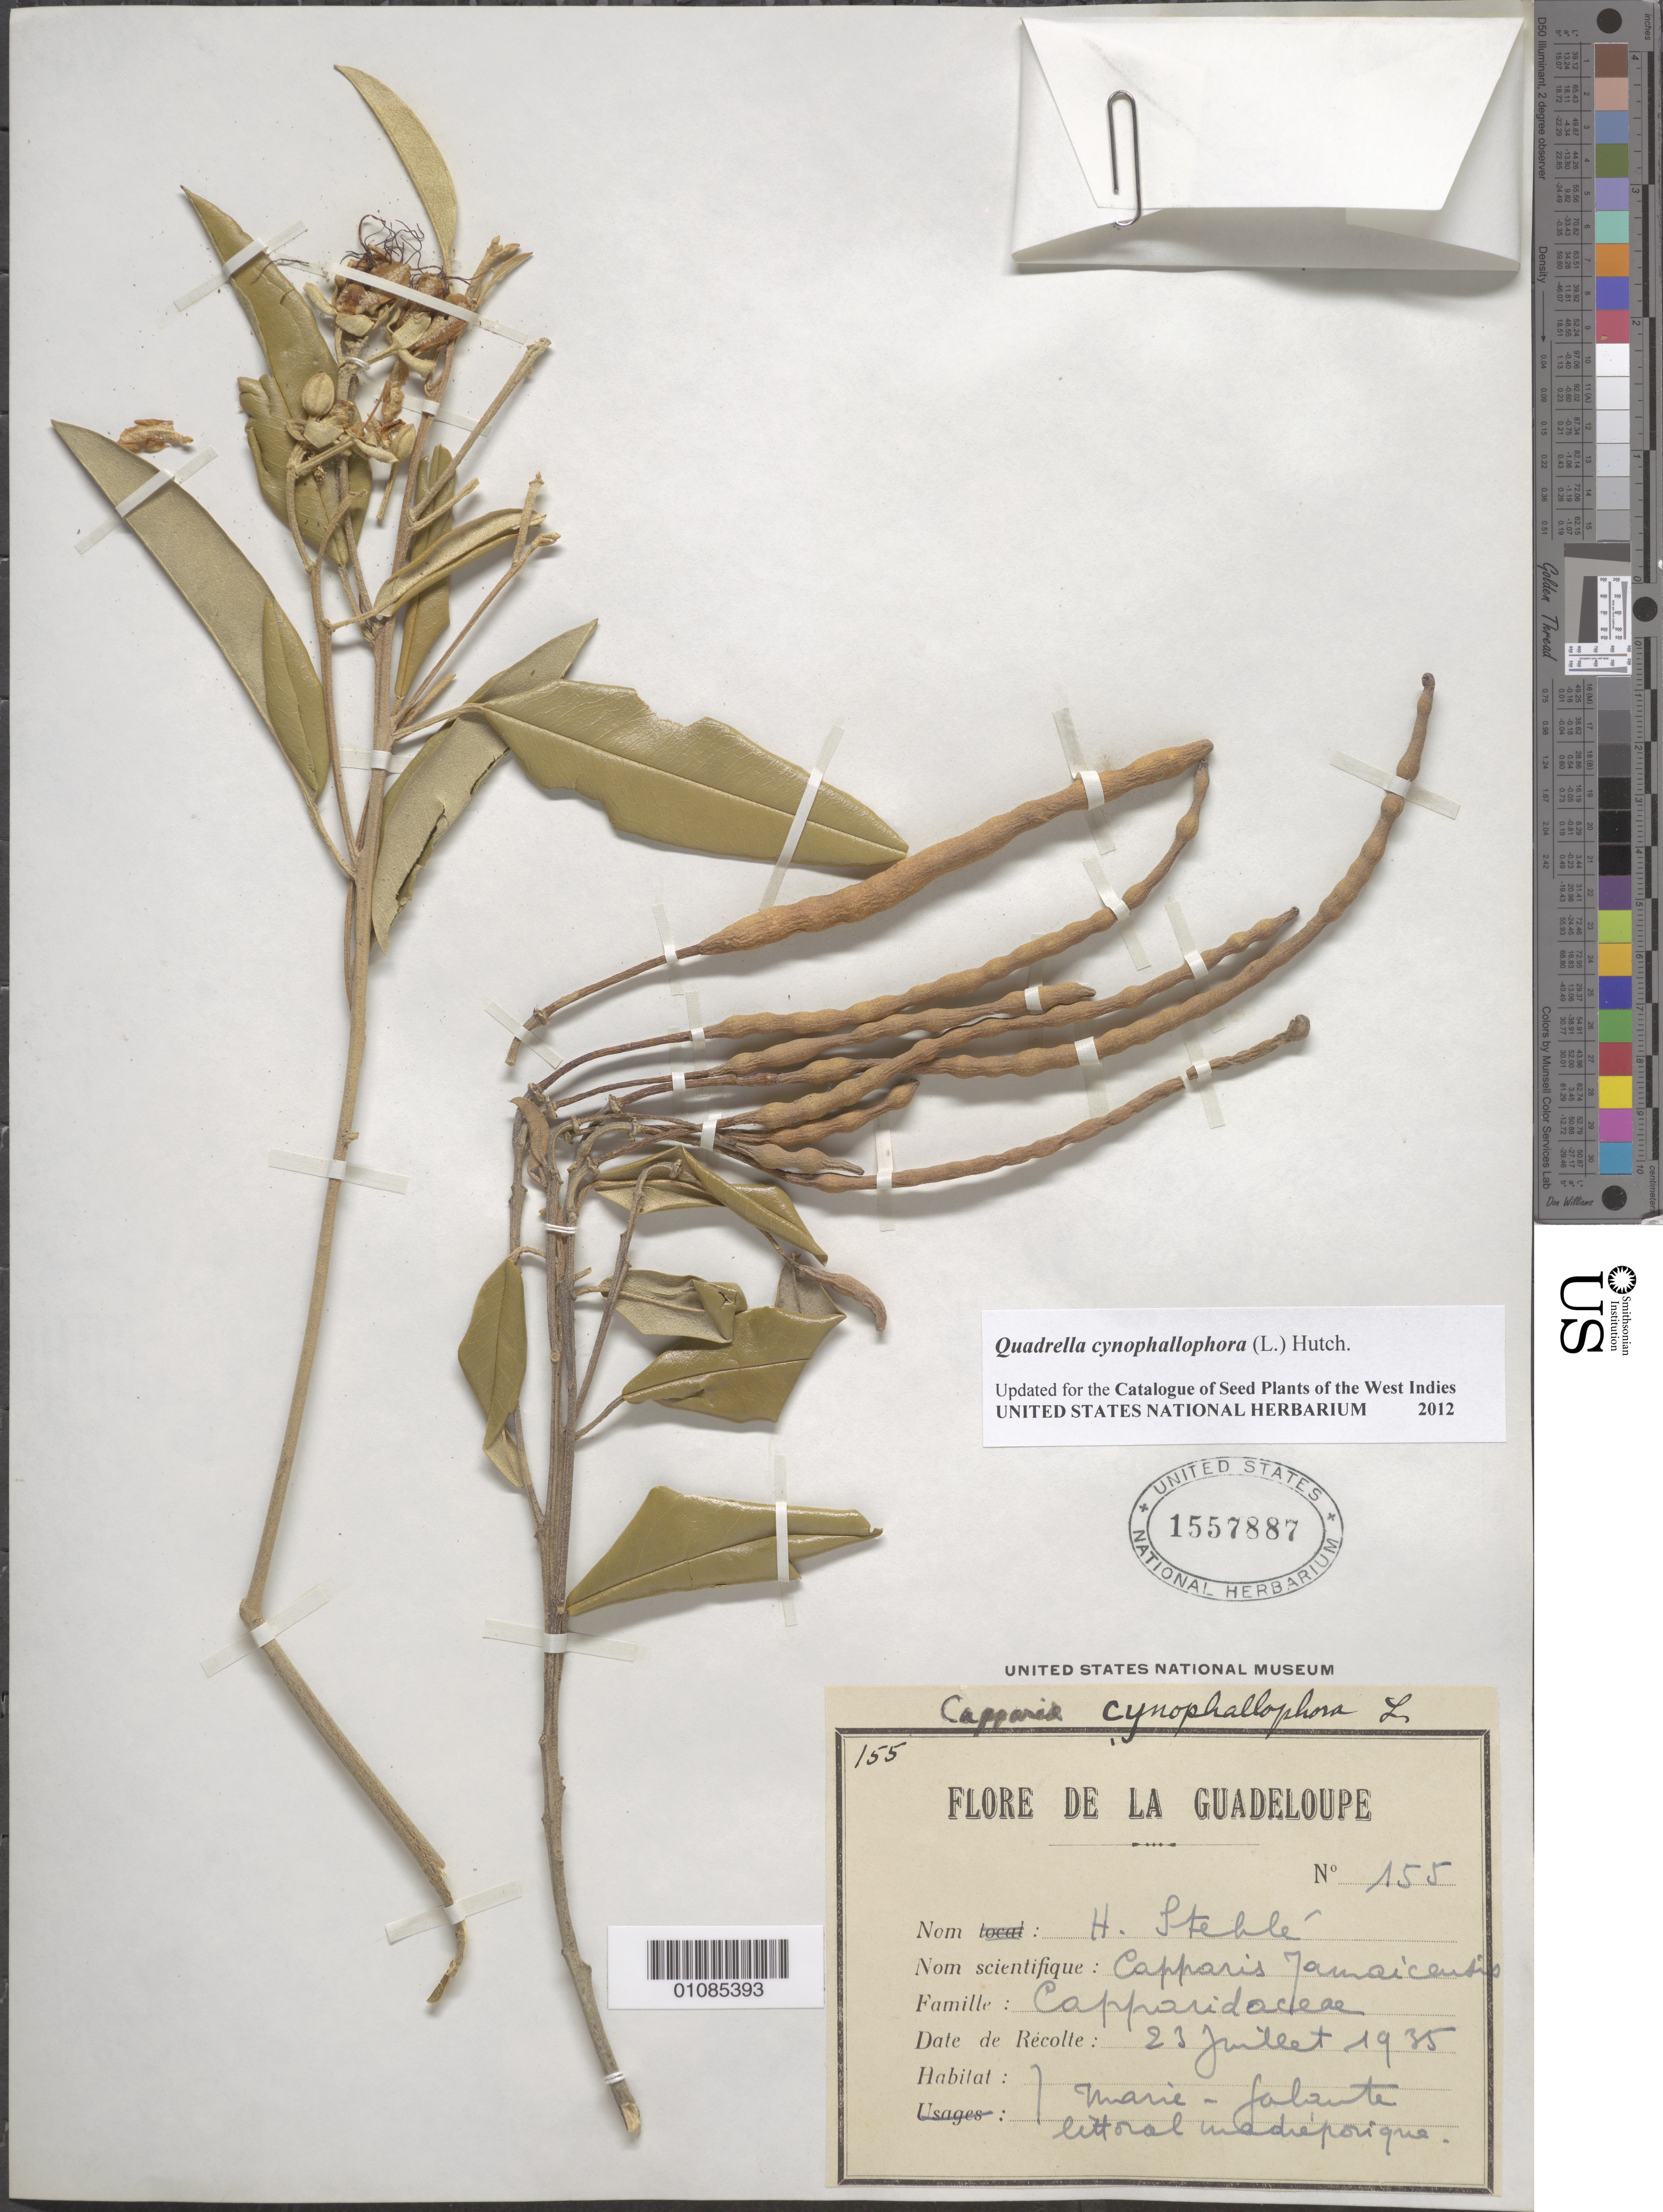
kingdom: Plantae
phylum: Tracheophyta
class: Magnoliopsida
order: Brassicales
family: Capparaceae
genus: Quadrella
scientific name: Quadrella cynophallophora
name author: (L.) Hutch.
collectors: H. Stehlé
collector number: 155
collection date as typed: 23 Jul 1935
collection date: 1935-07-23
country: Guadeloupe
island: Marie Galante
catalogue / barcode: US 1557887